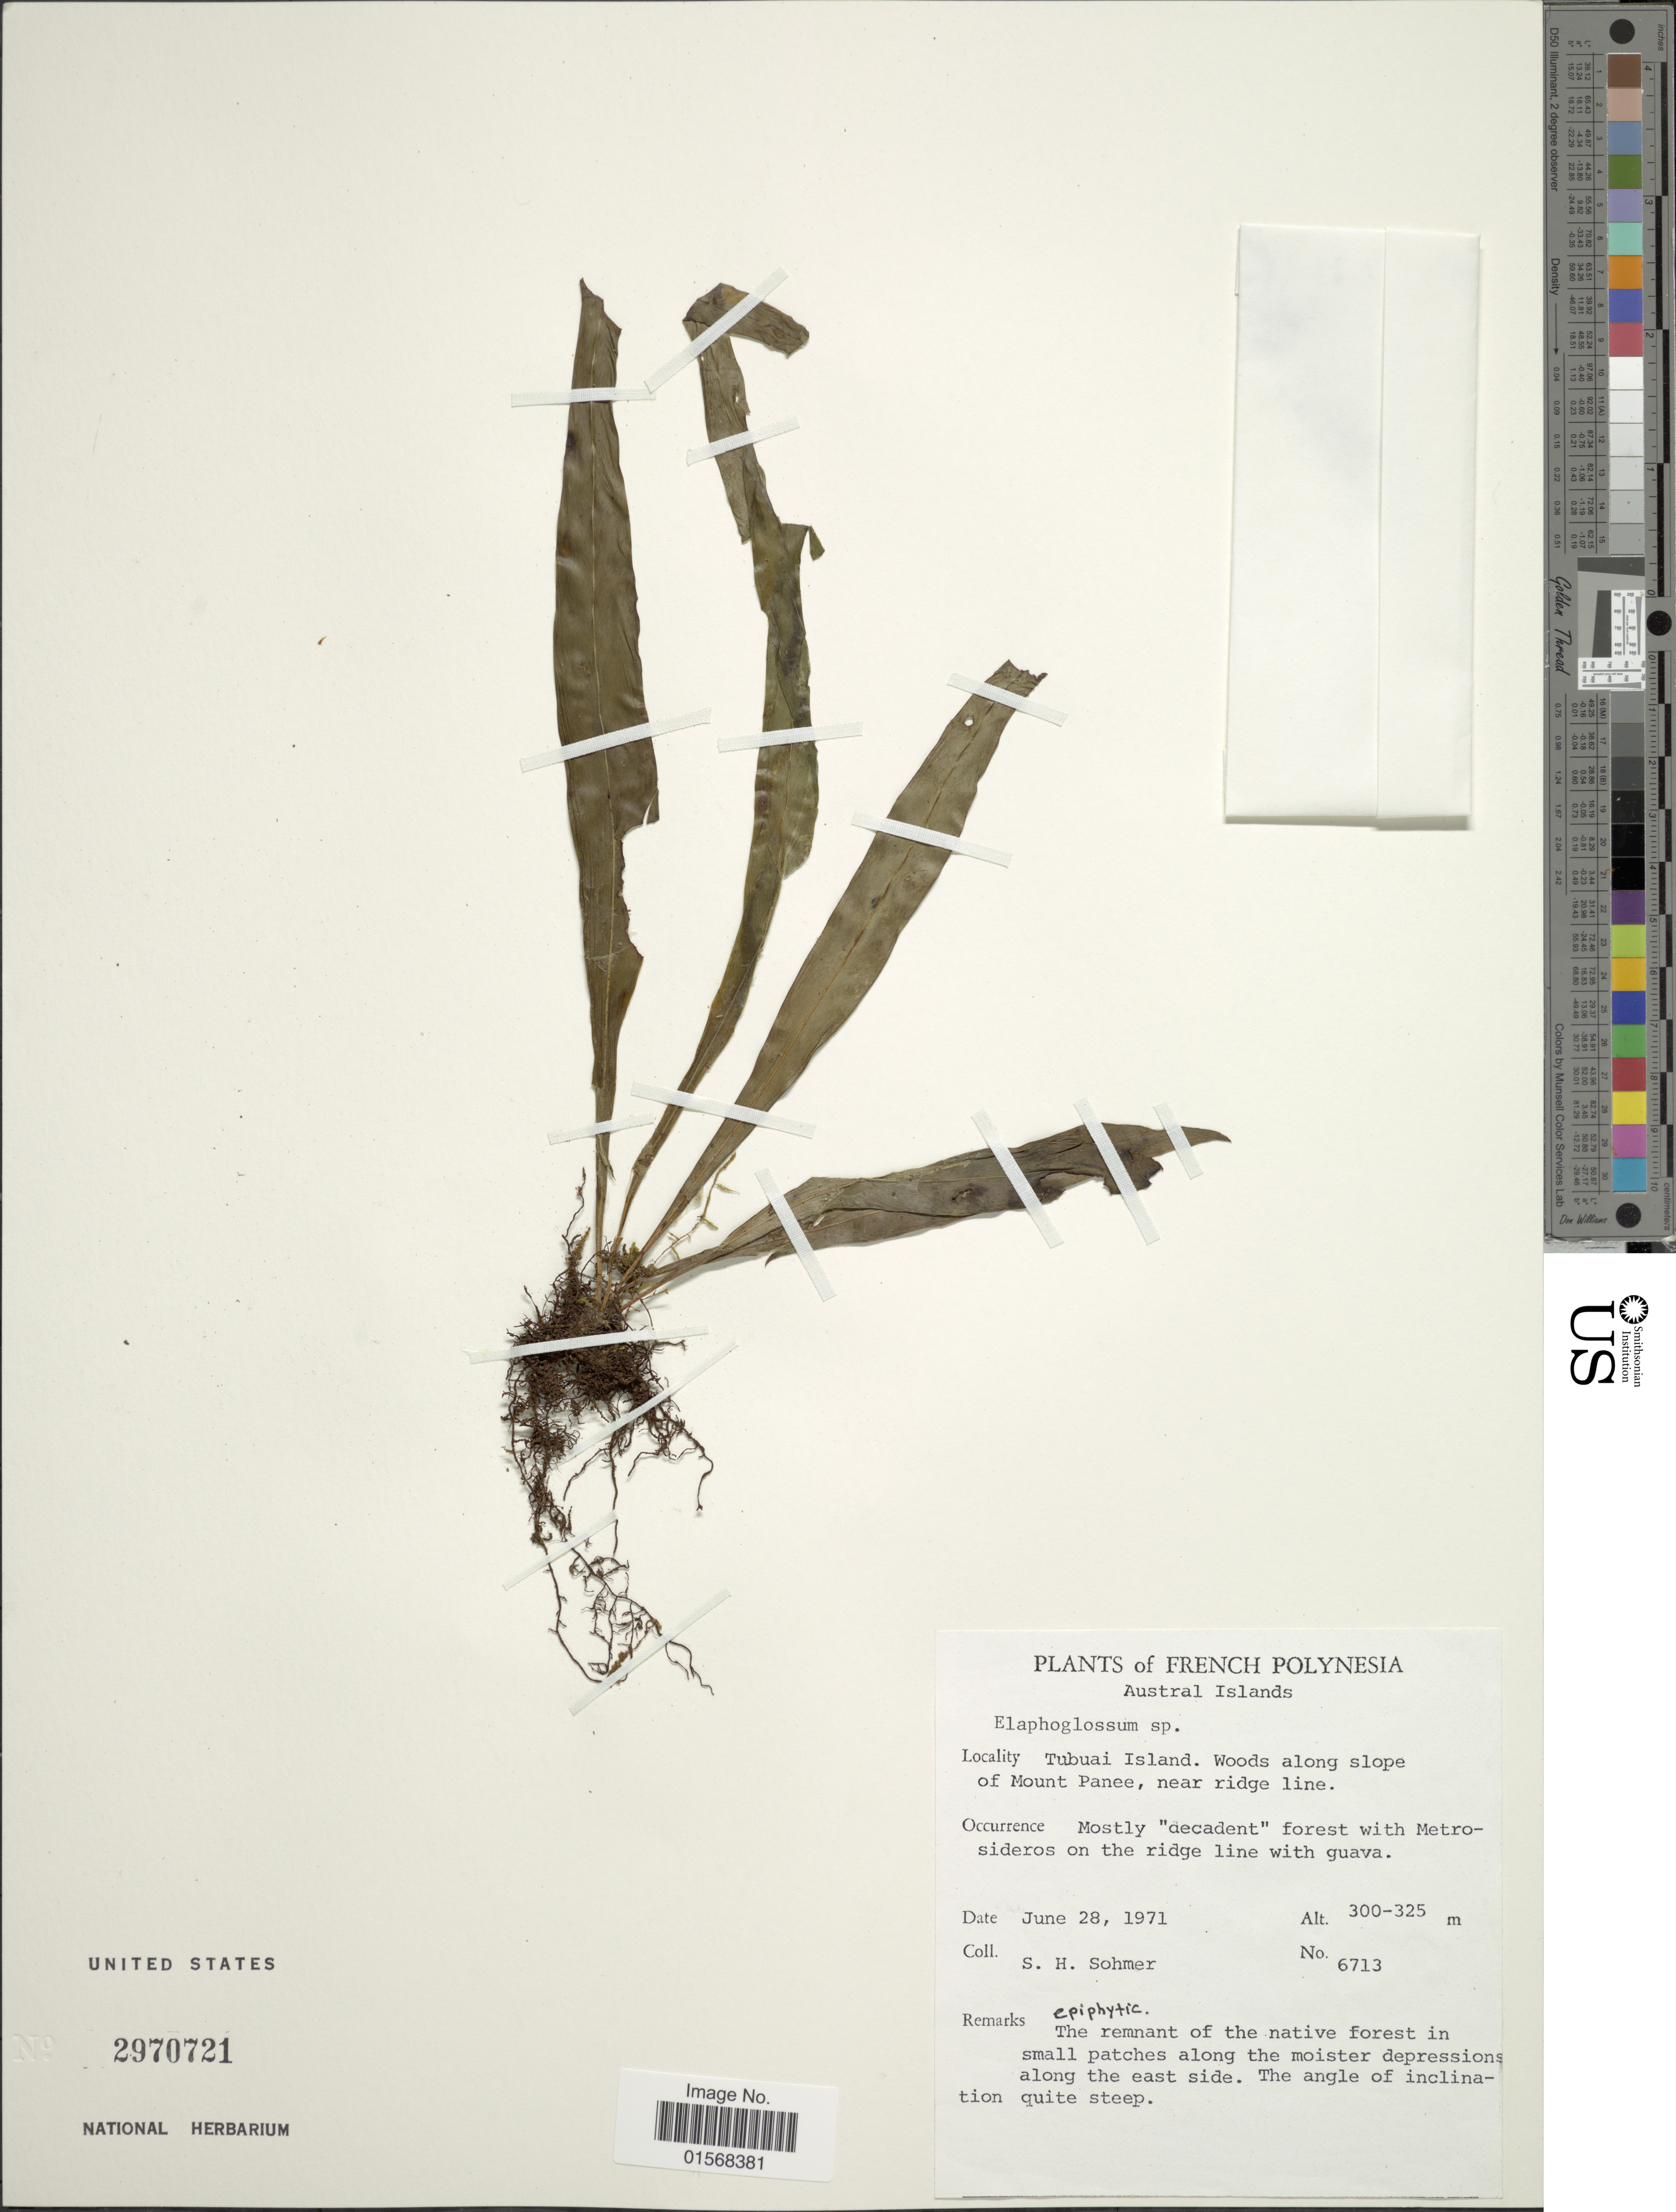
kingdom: Plantae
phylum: Tracheophyta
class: Polypodiopsida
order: Polypodiales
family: Polypodiaceae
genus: Lepisorus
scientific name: Lepisorus mucronatus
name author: (Fée) Li S. Wang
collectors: S. H. Sohmer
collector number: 6713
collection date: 1971-06-28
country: French Polynesia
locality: French Polynesia. Austral Islands. Tubai Island. Woods along slope of Mount Panee, near ridge line.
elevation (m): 300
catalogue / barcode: US 2970721